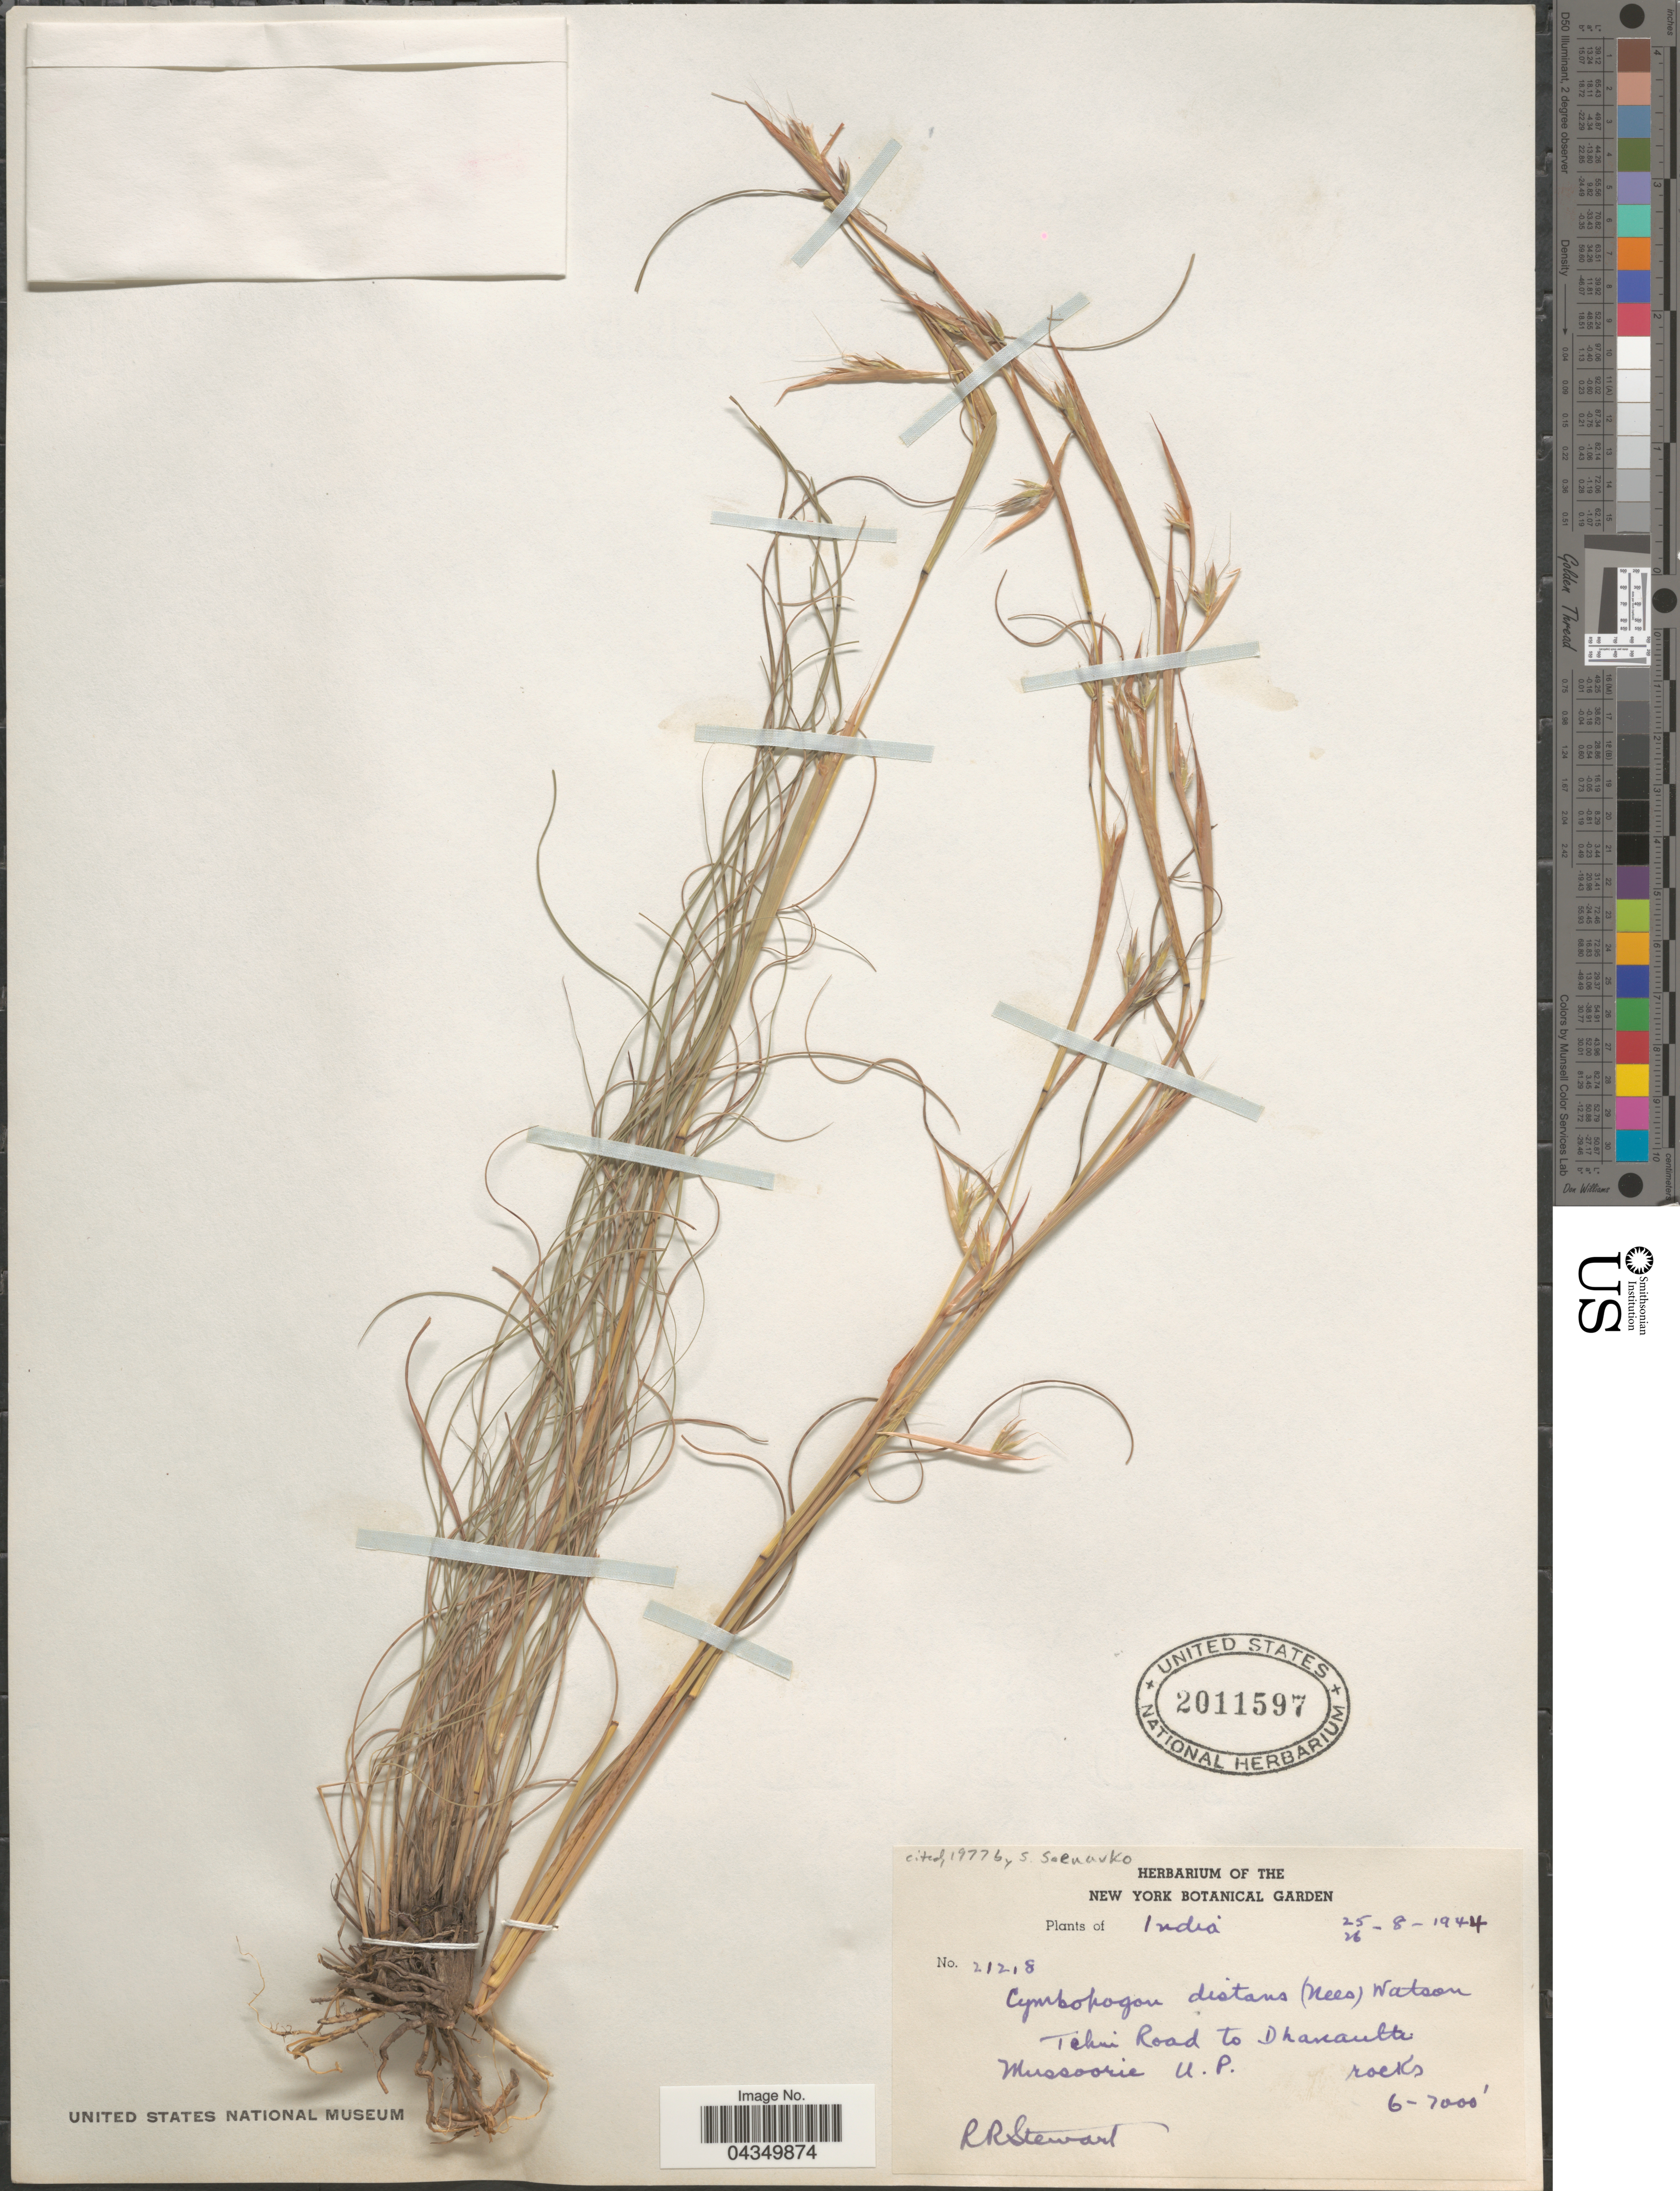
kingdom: Plantae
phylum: Tracheophyta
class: Liliopsida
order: Poales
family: Poaceae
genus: Cymbopogon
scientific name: Cymbopogon distans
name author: (Nees ex Steud.) Willd.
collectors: R. Stewart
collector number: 21218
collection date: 1944-08-25/1944-08-26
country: India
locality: Tehri Road to Dhanaulti: Mussoorie U.P.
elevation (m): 1829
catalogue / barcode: US 2011597